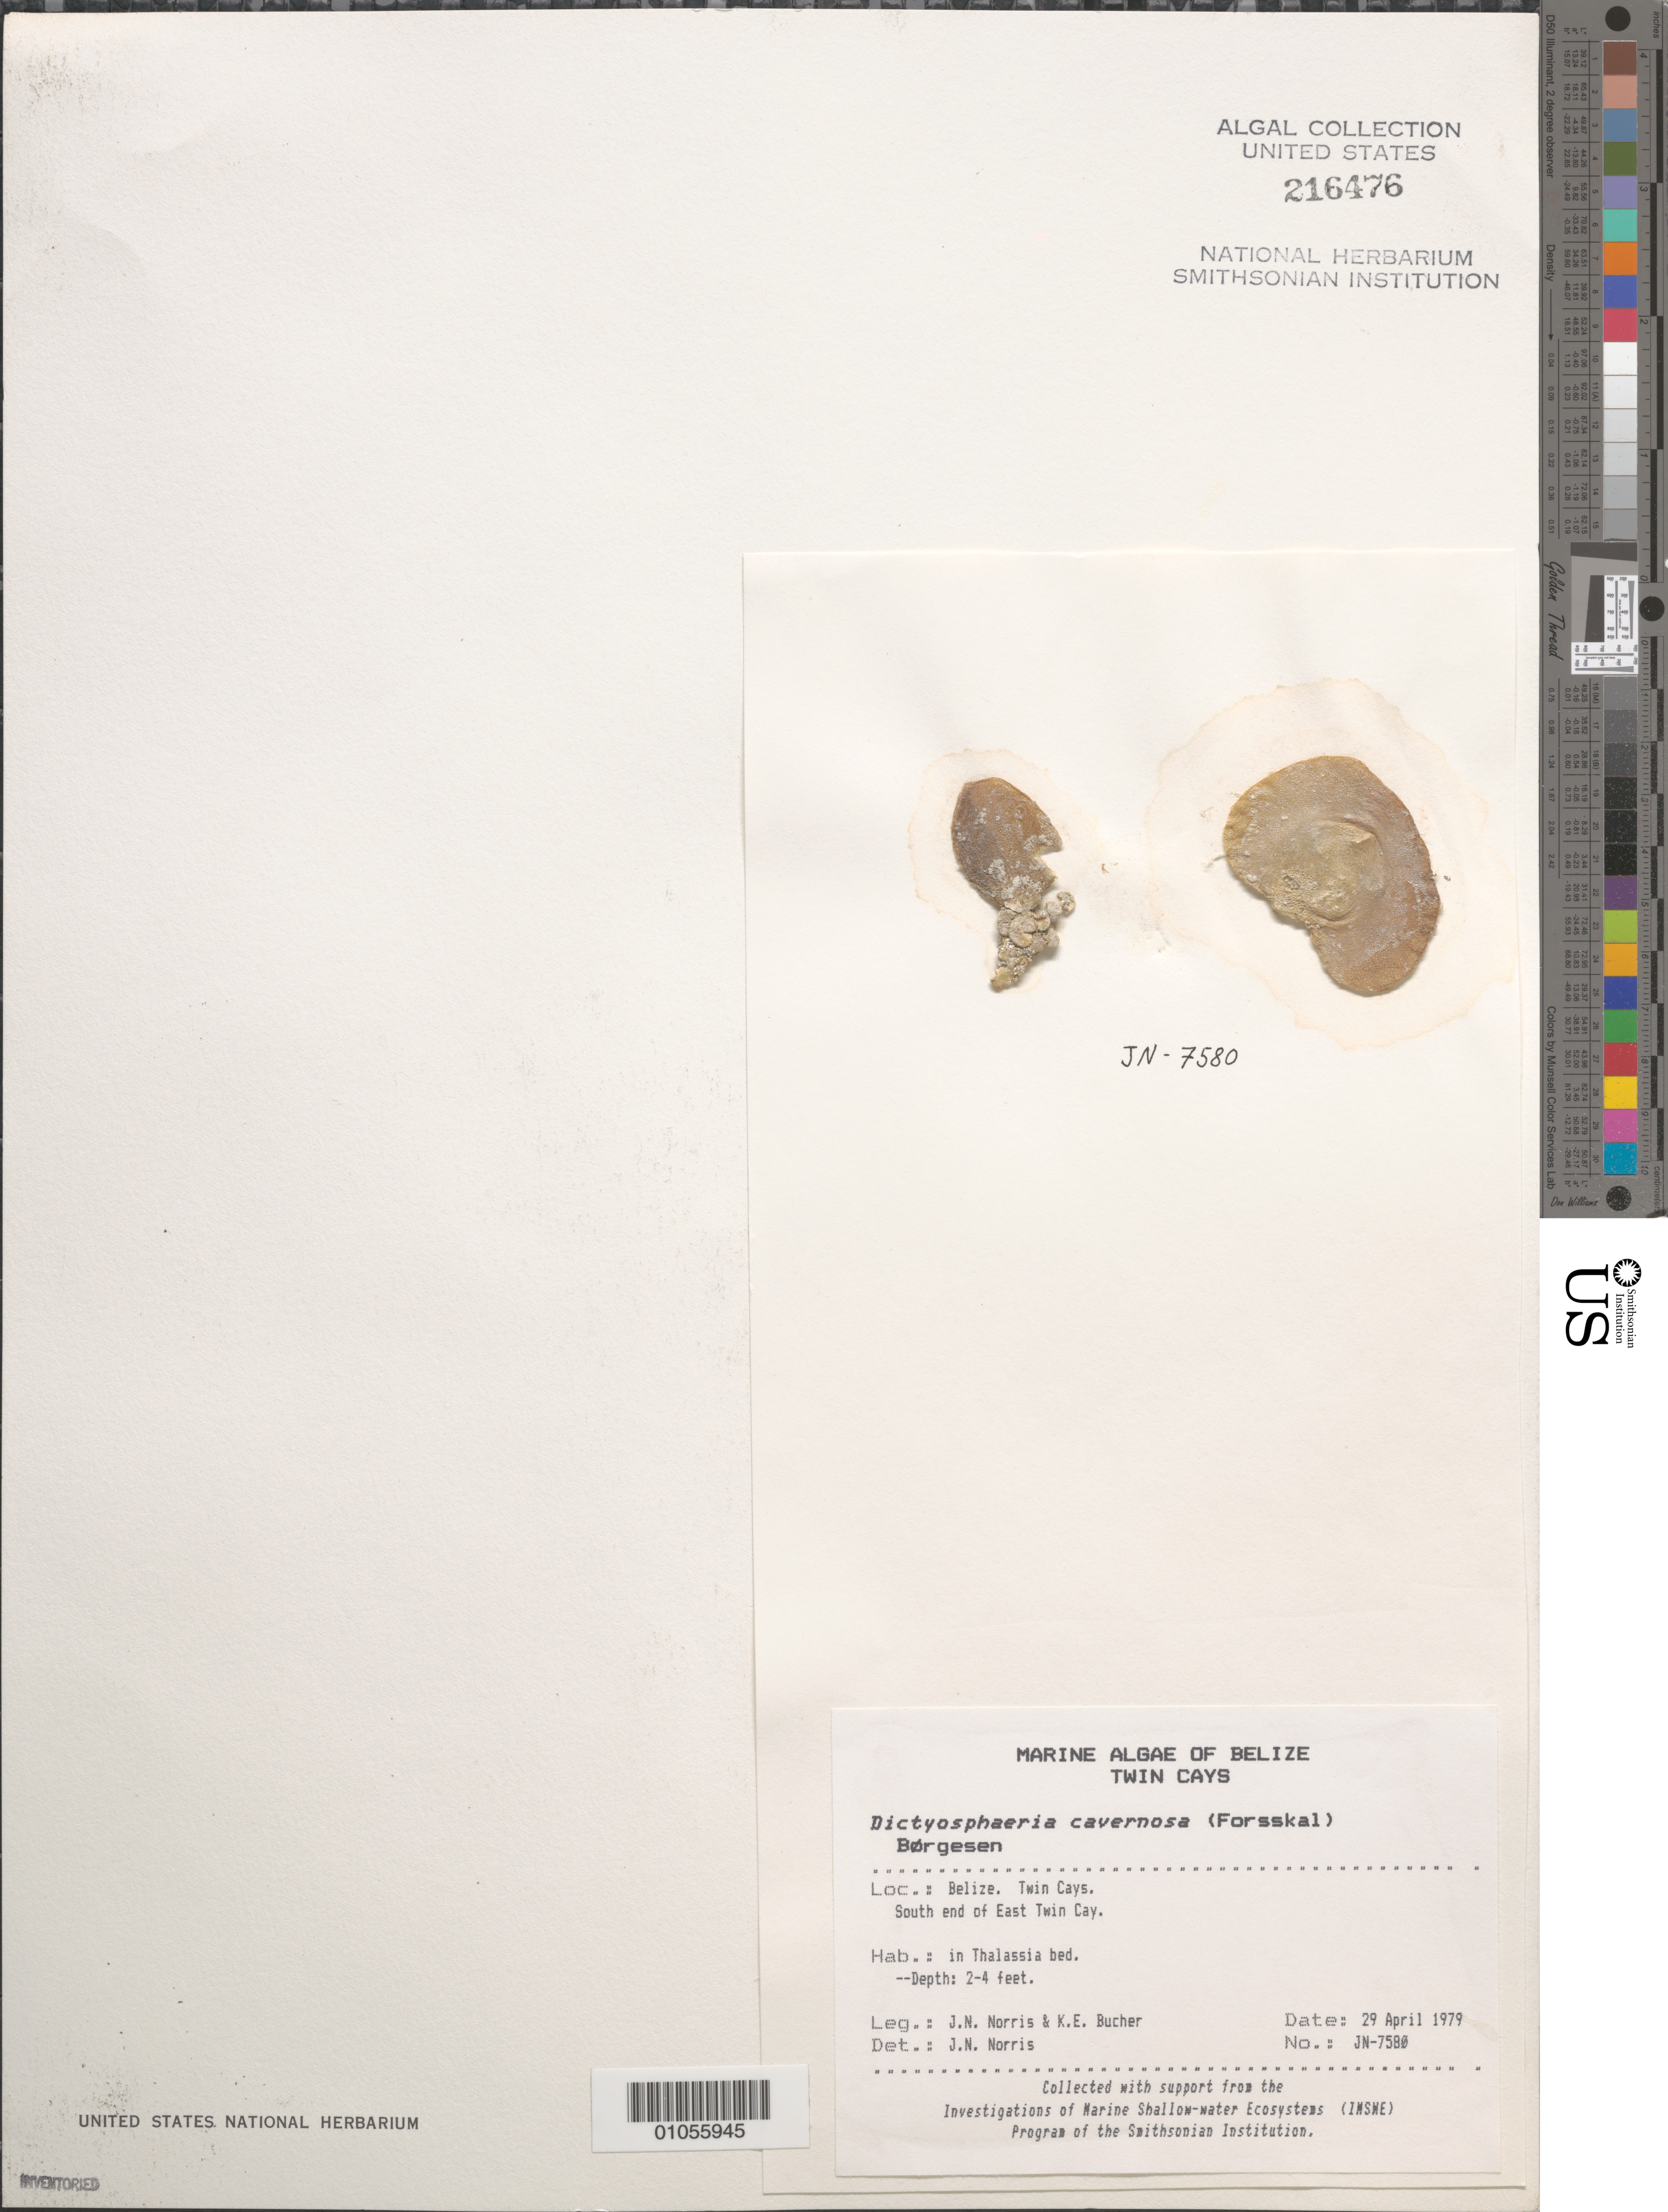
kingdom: Plantae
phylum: Chlorophyta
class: Ulvophyceae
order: Siphonocladales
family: Siphonocladaceae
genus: Dictyosphaeria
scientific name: Dictyosphaeria cavernosa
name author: (Forssk.) Børgesen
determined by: Norris, James N.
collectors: J. N. Norris & K. E. Bucher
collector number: JN-7580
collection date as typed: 29 Apr 1979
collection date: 1979-04-29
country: Belize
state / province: Stann Creek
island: East Twin Cay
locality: South end of East Twin Cay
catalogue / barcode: US 216476